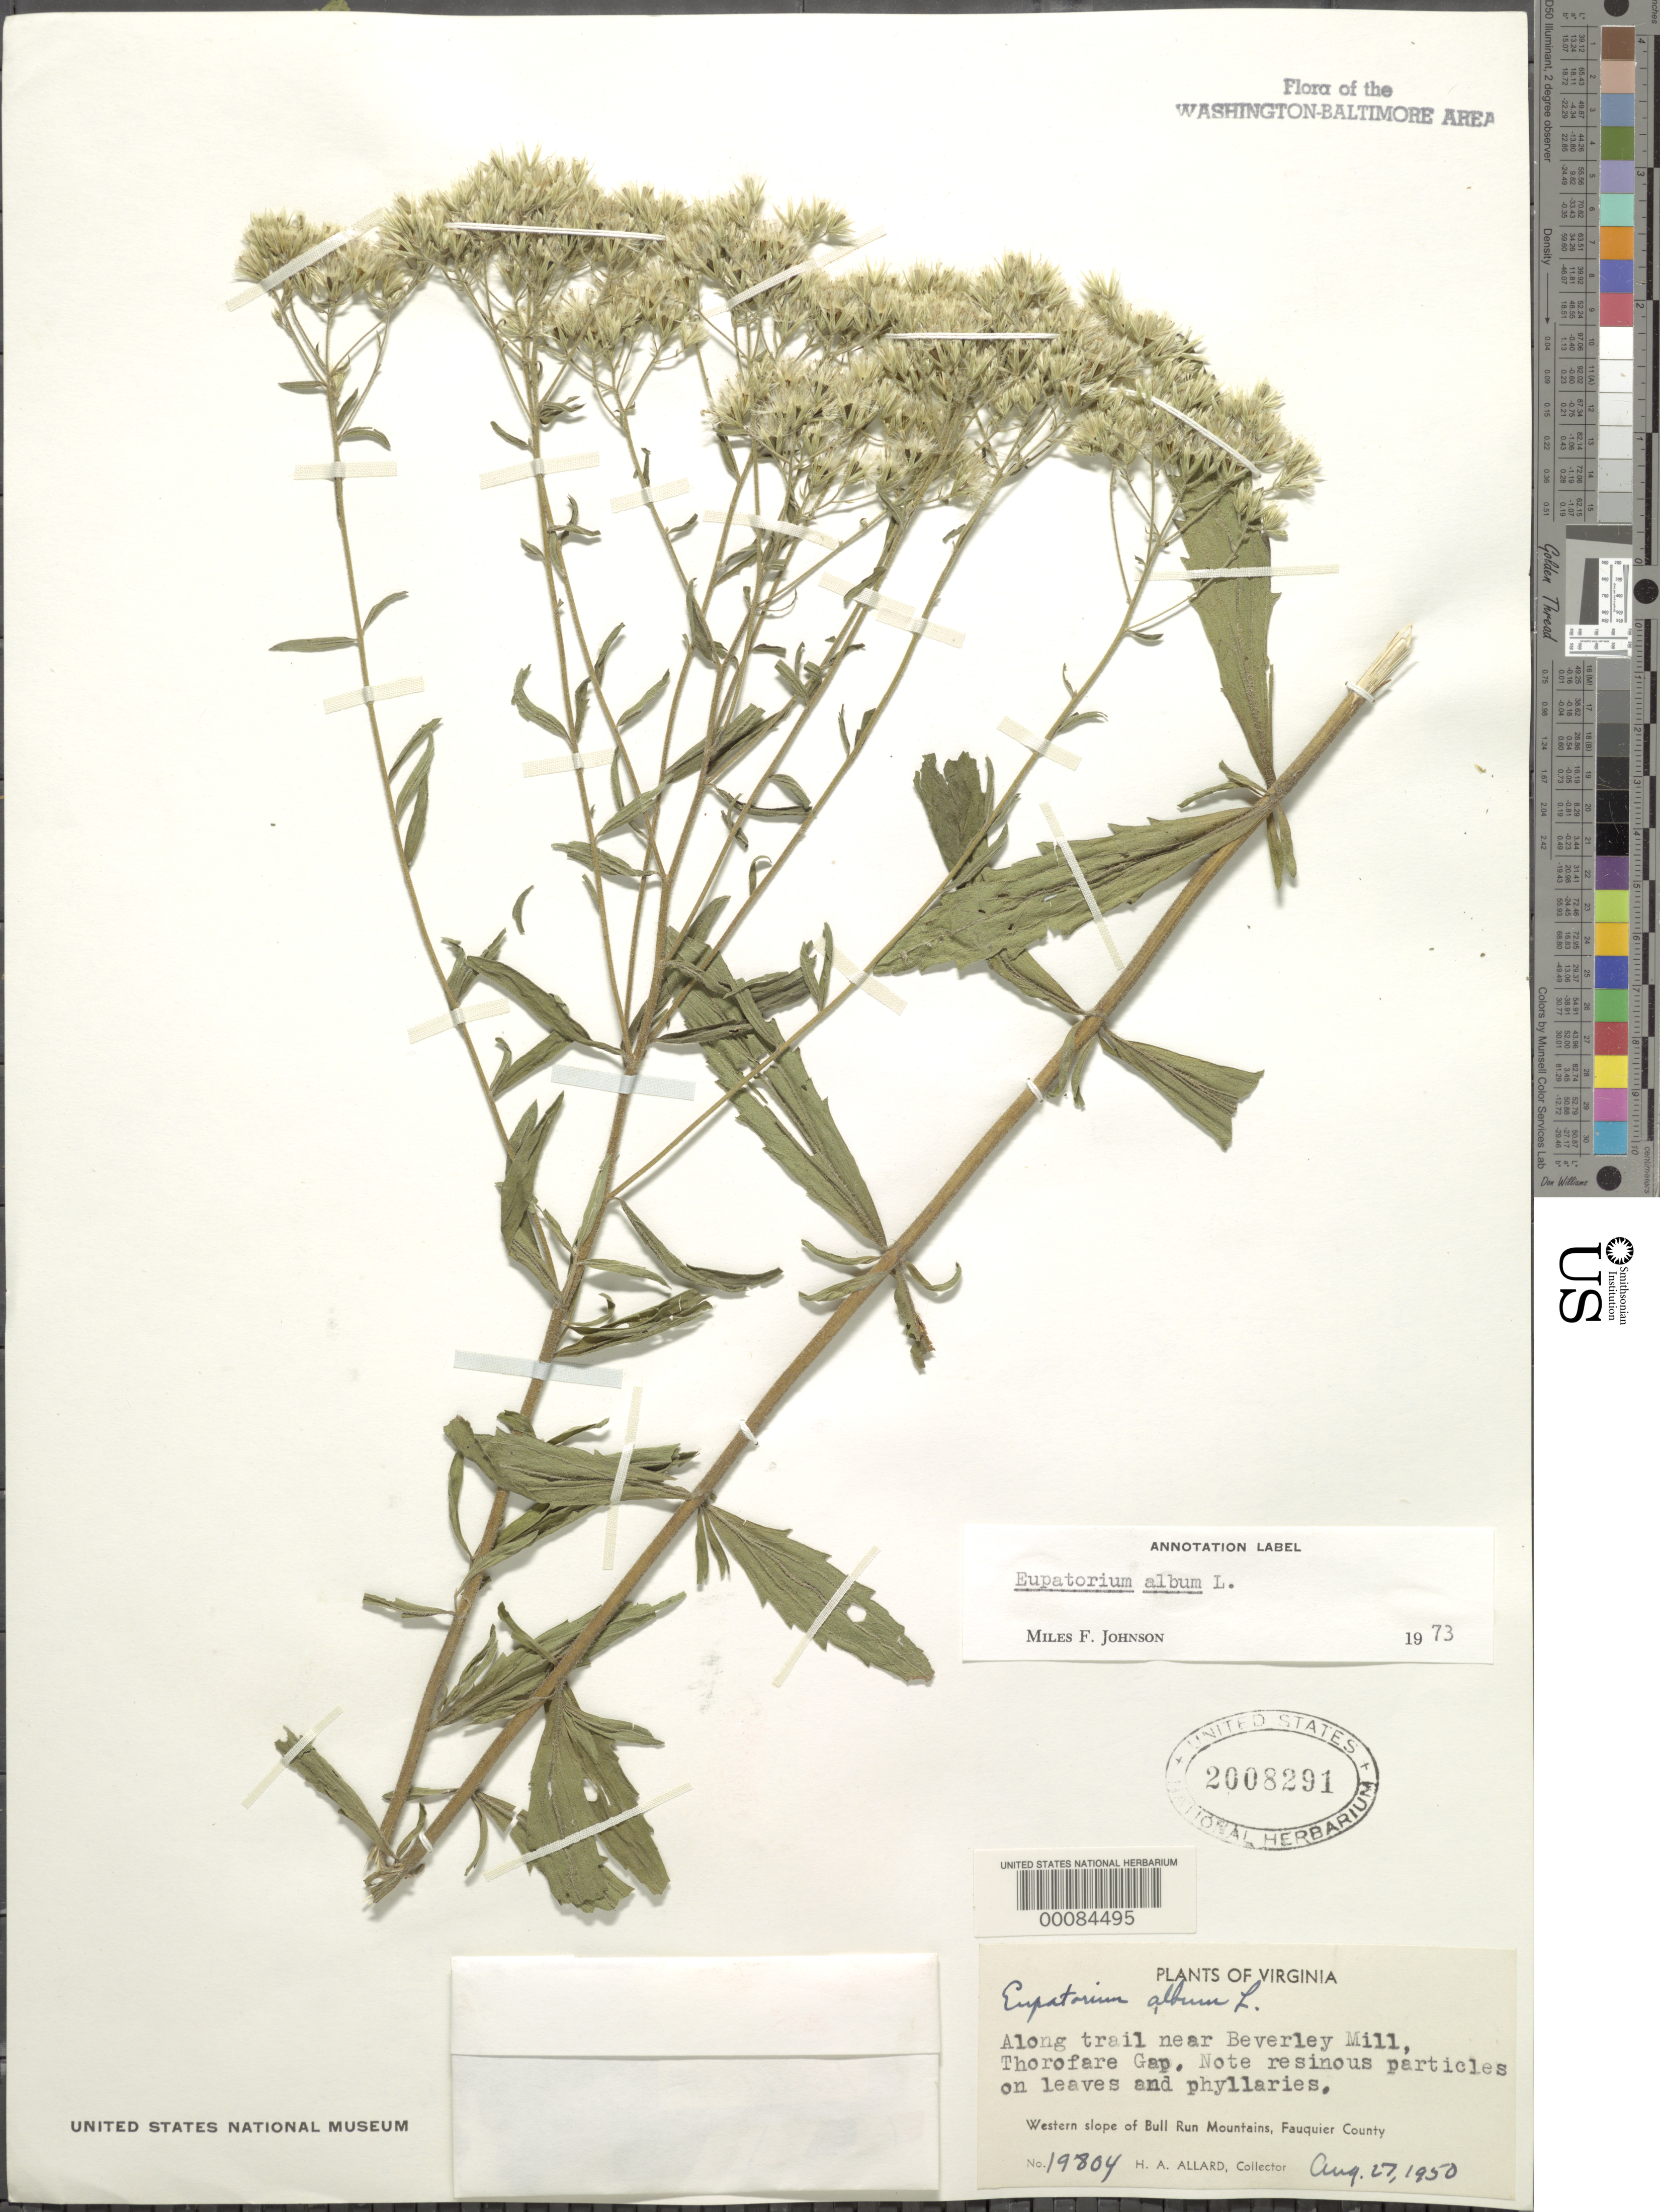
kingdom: Plantae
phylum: Tracheophyta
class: Magnoliopsida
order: Asterales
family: Asteraceae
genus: Eupatorium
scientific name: Eupatorium album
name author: L.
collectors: H. A. Allard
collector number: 19804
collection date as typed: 27 Aug 1950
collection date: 1950-08-27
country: United States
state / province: Virginia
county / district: Fauquier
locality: Near of Beverley Mill, western slope of Bull Run Mountains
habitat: Trail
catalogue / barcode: US 2008291